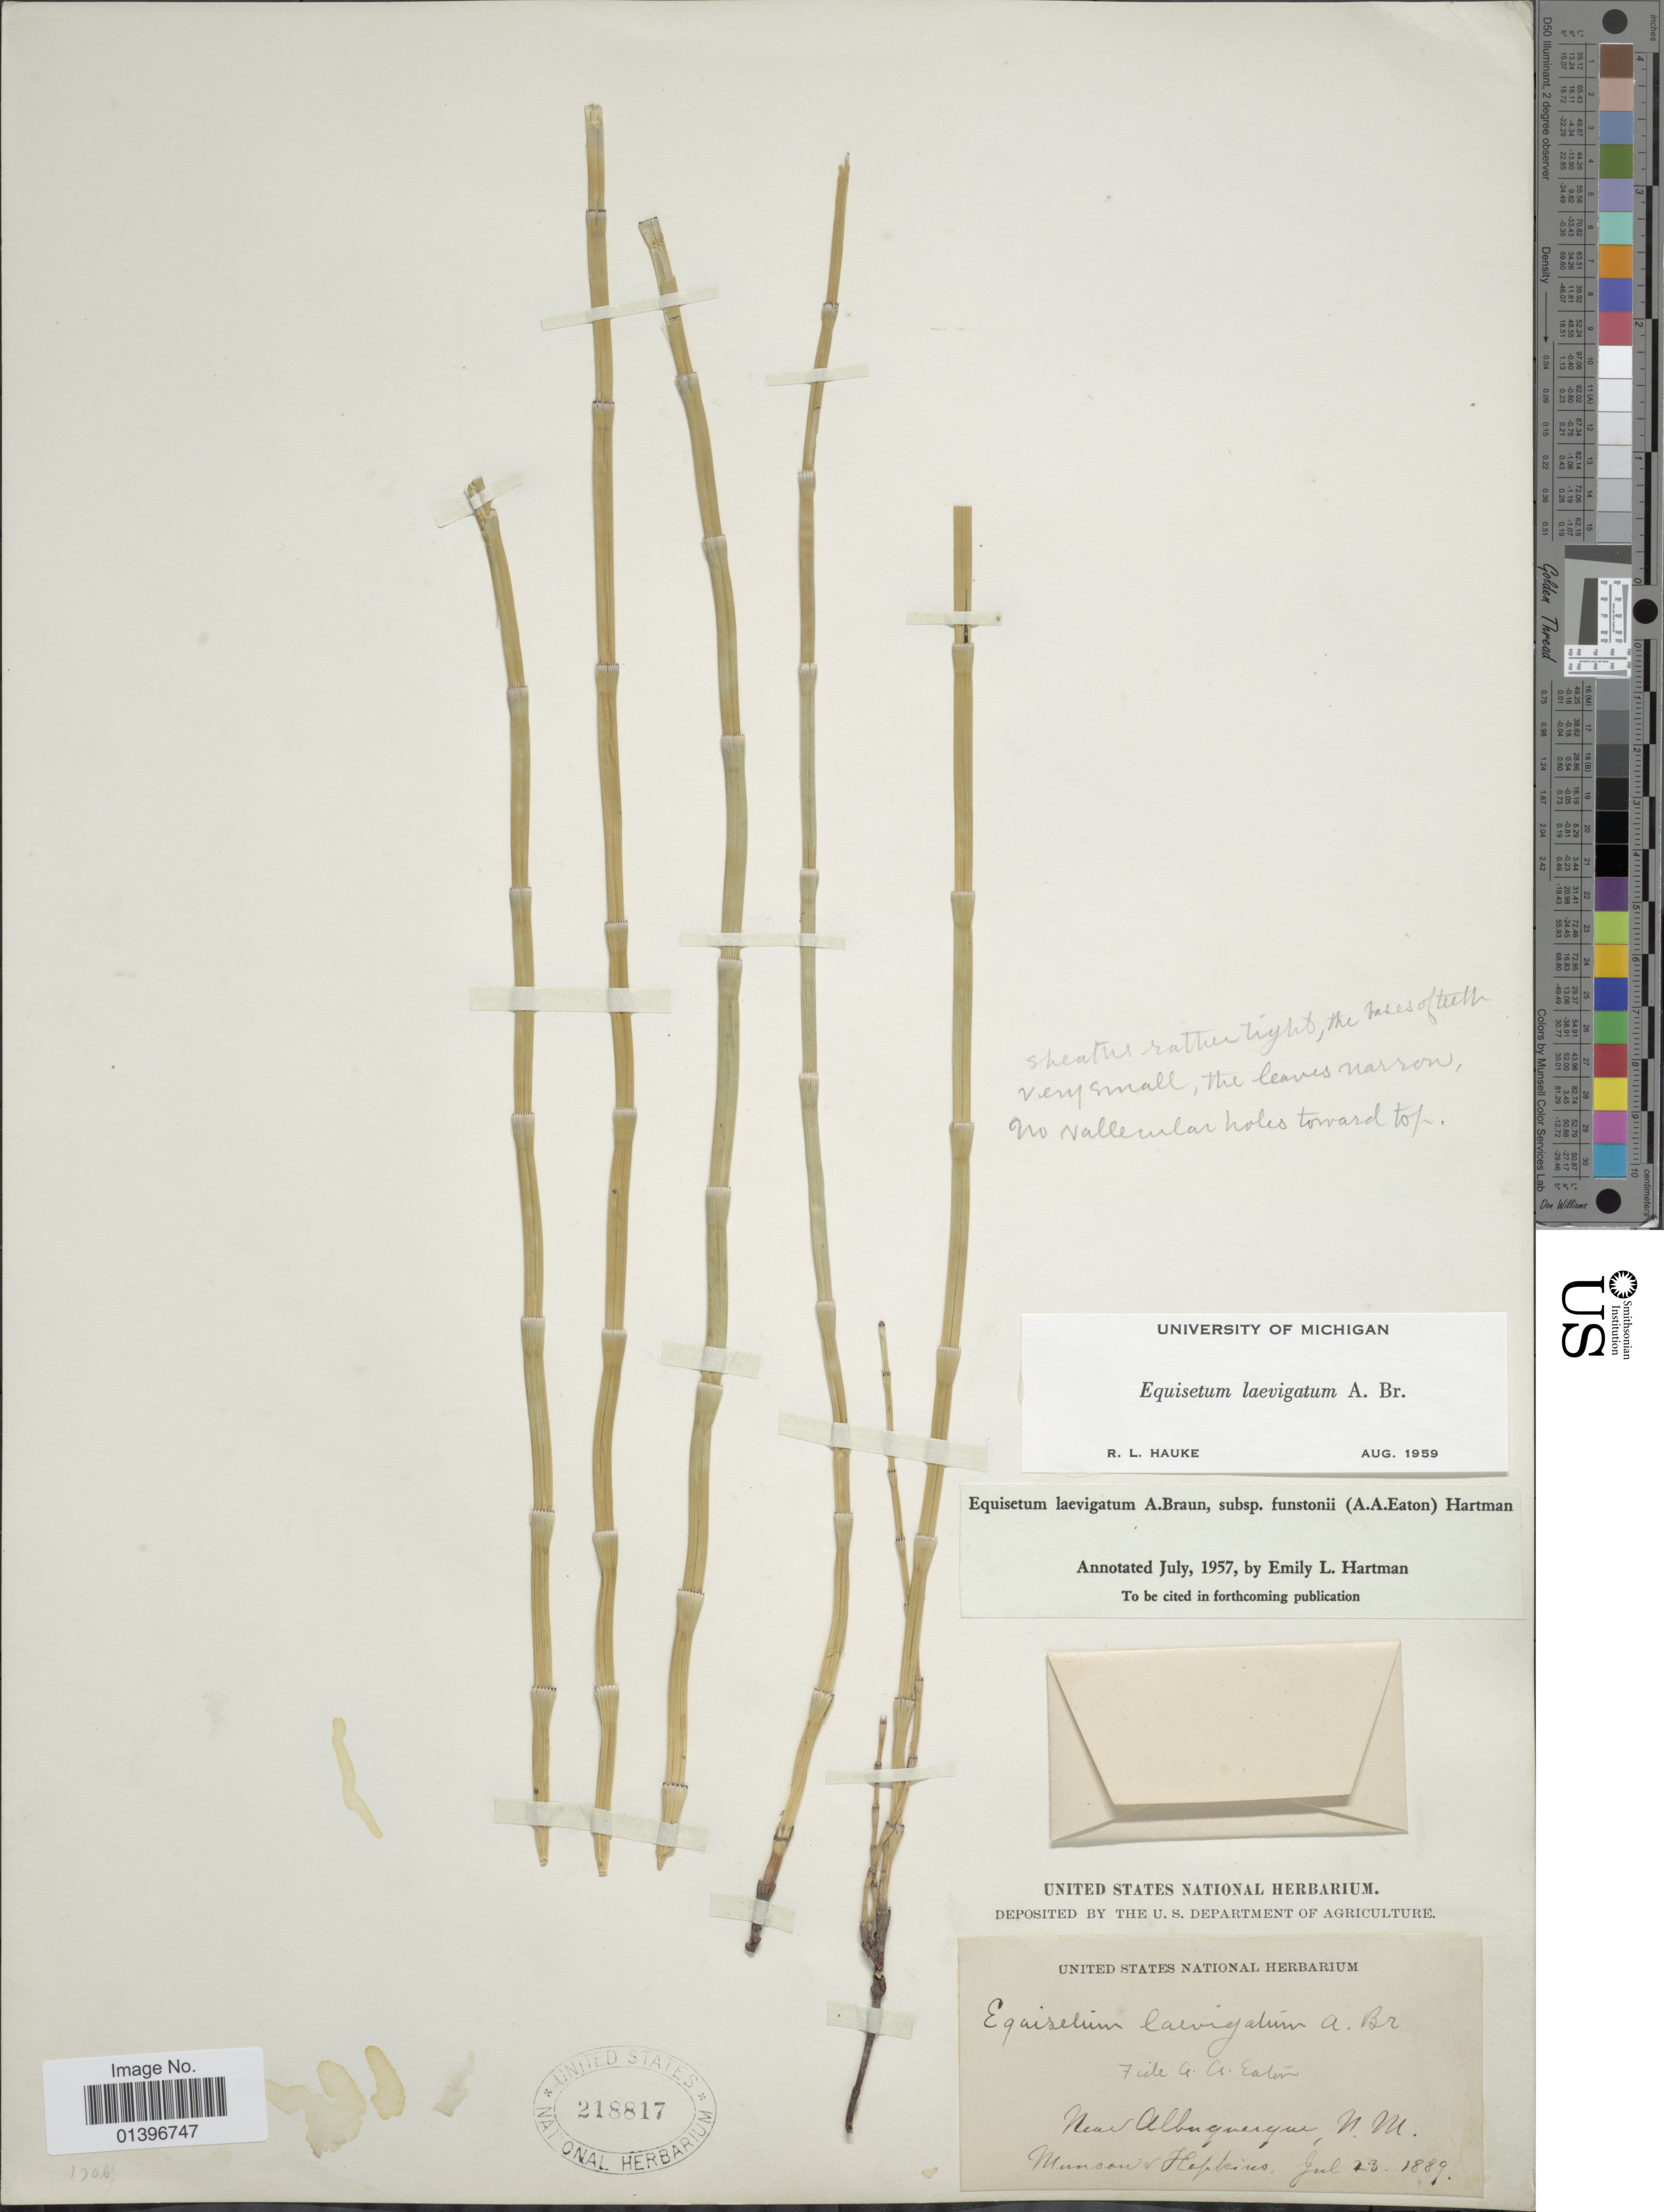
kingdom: Plantae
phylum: Tracheophyta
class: Polypodiopsida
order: Equisetales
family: Equisetaceae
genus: Equisetum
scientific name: Equisetum laevigatum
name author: A. Braun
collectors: -. Munson & -- Hopkins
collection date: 1889-07-23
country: United States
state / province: New Mexico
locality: New Albuquerque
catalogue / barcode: US 218817